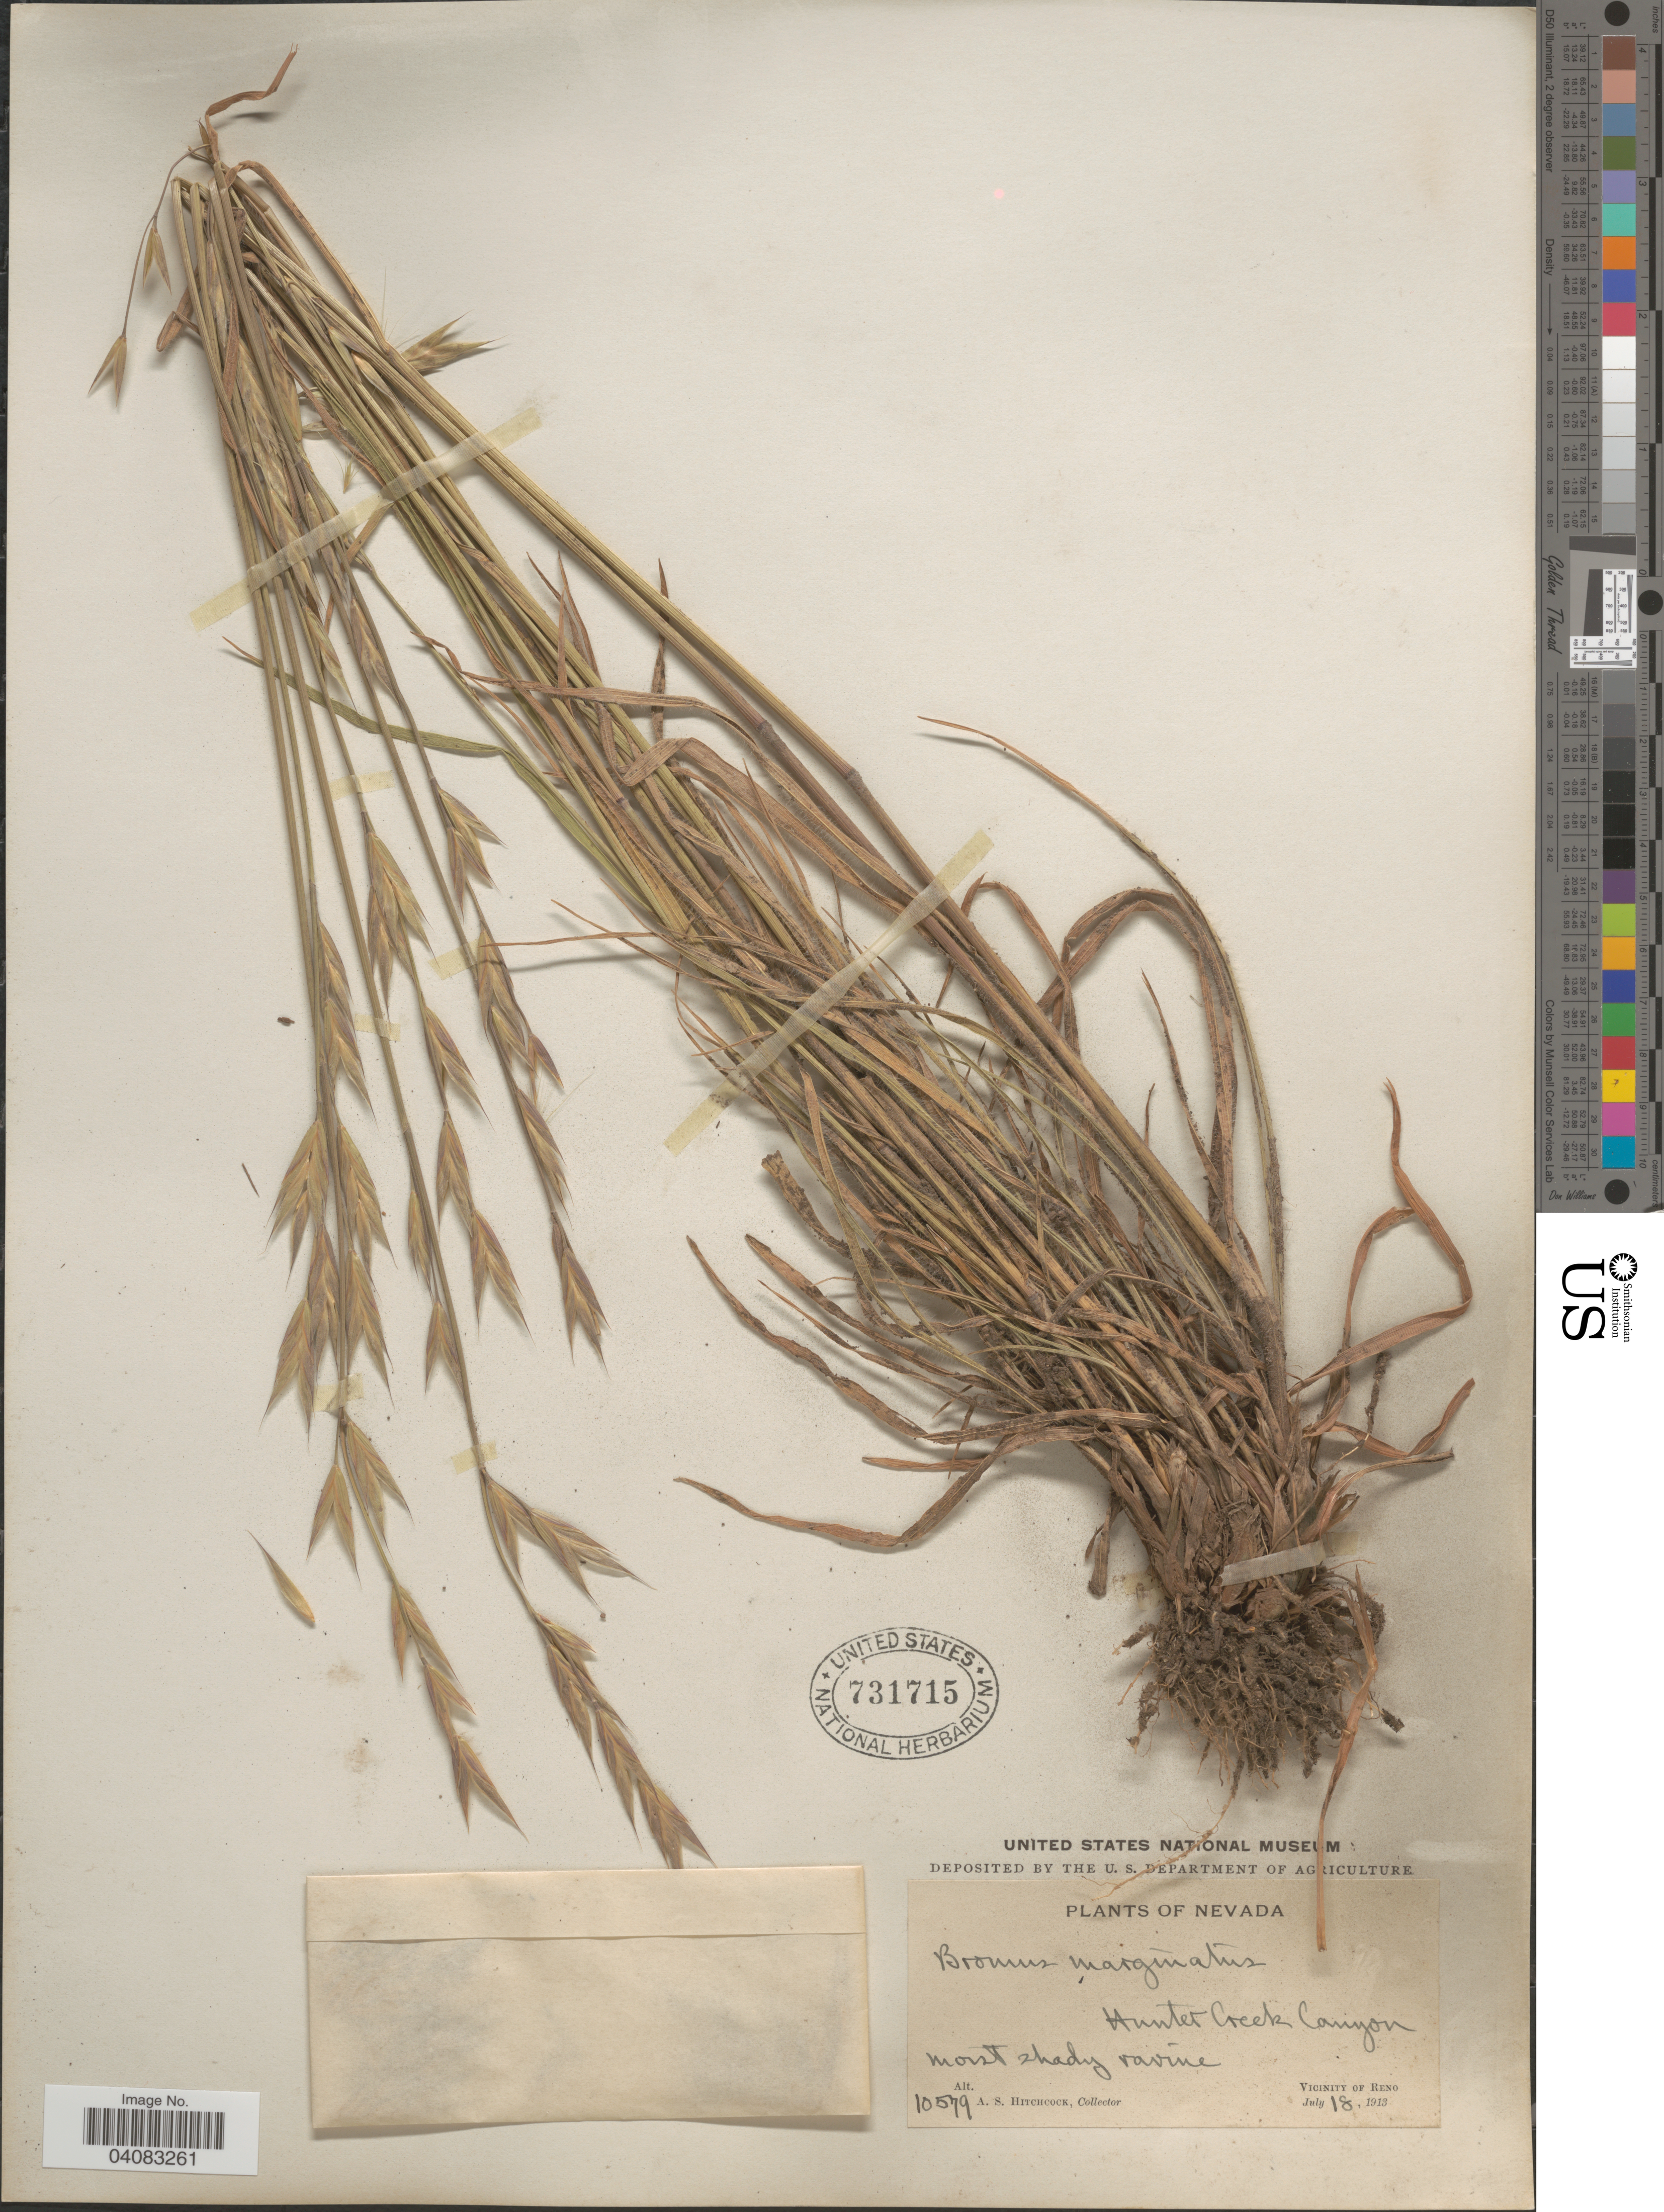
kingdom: Plantae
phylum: Tracheophyta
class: Liliopsida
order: Poales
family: Poaceae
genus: Bromus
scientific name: Bromus marginatus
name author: Nees ex Steud.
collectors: A. S. Hitchcock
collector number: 10579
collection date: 1913-07-18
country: United States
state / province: Nevada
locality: Hunter Creek Canyon. Vicinity of Reno.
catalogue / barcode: US 731715